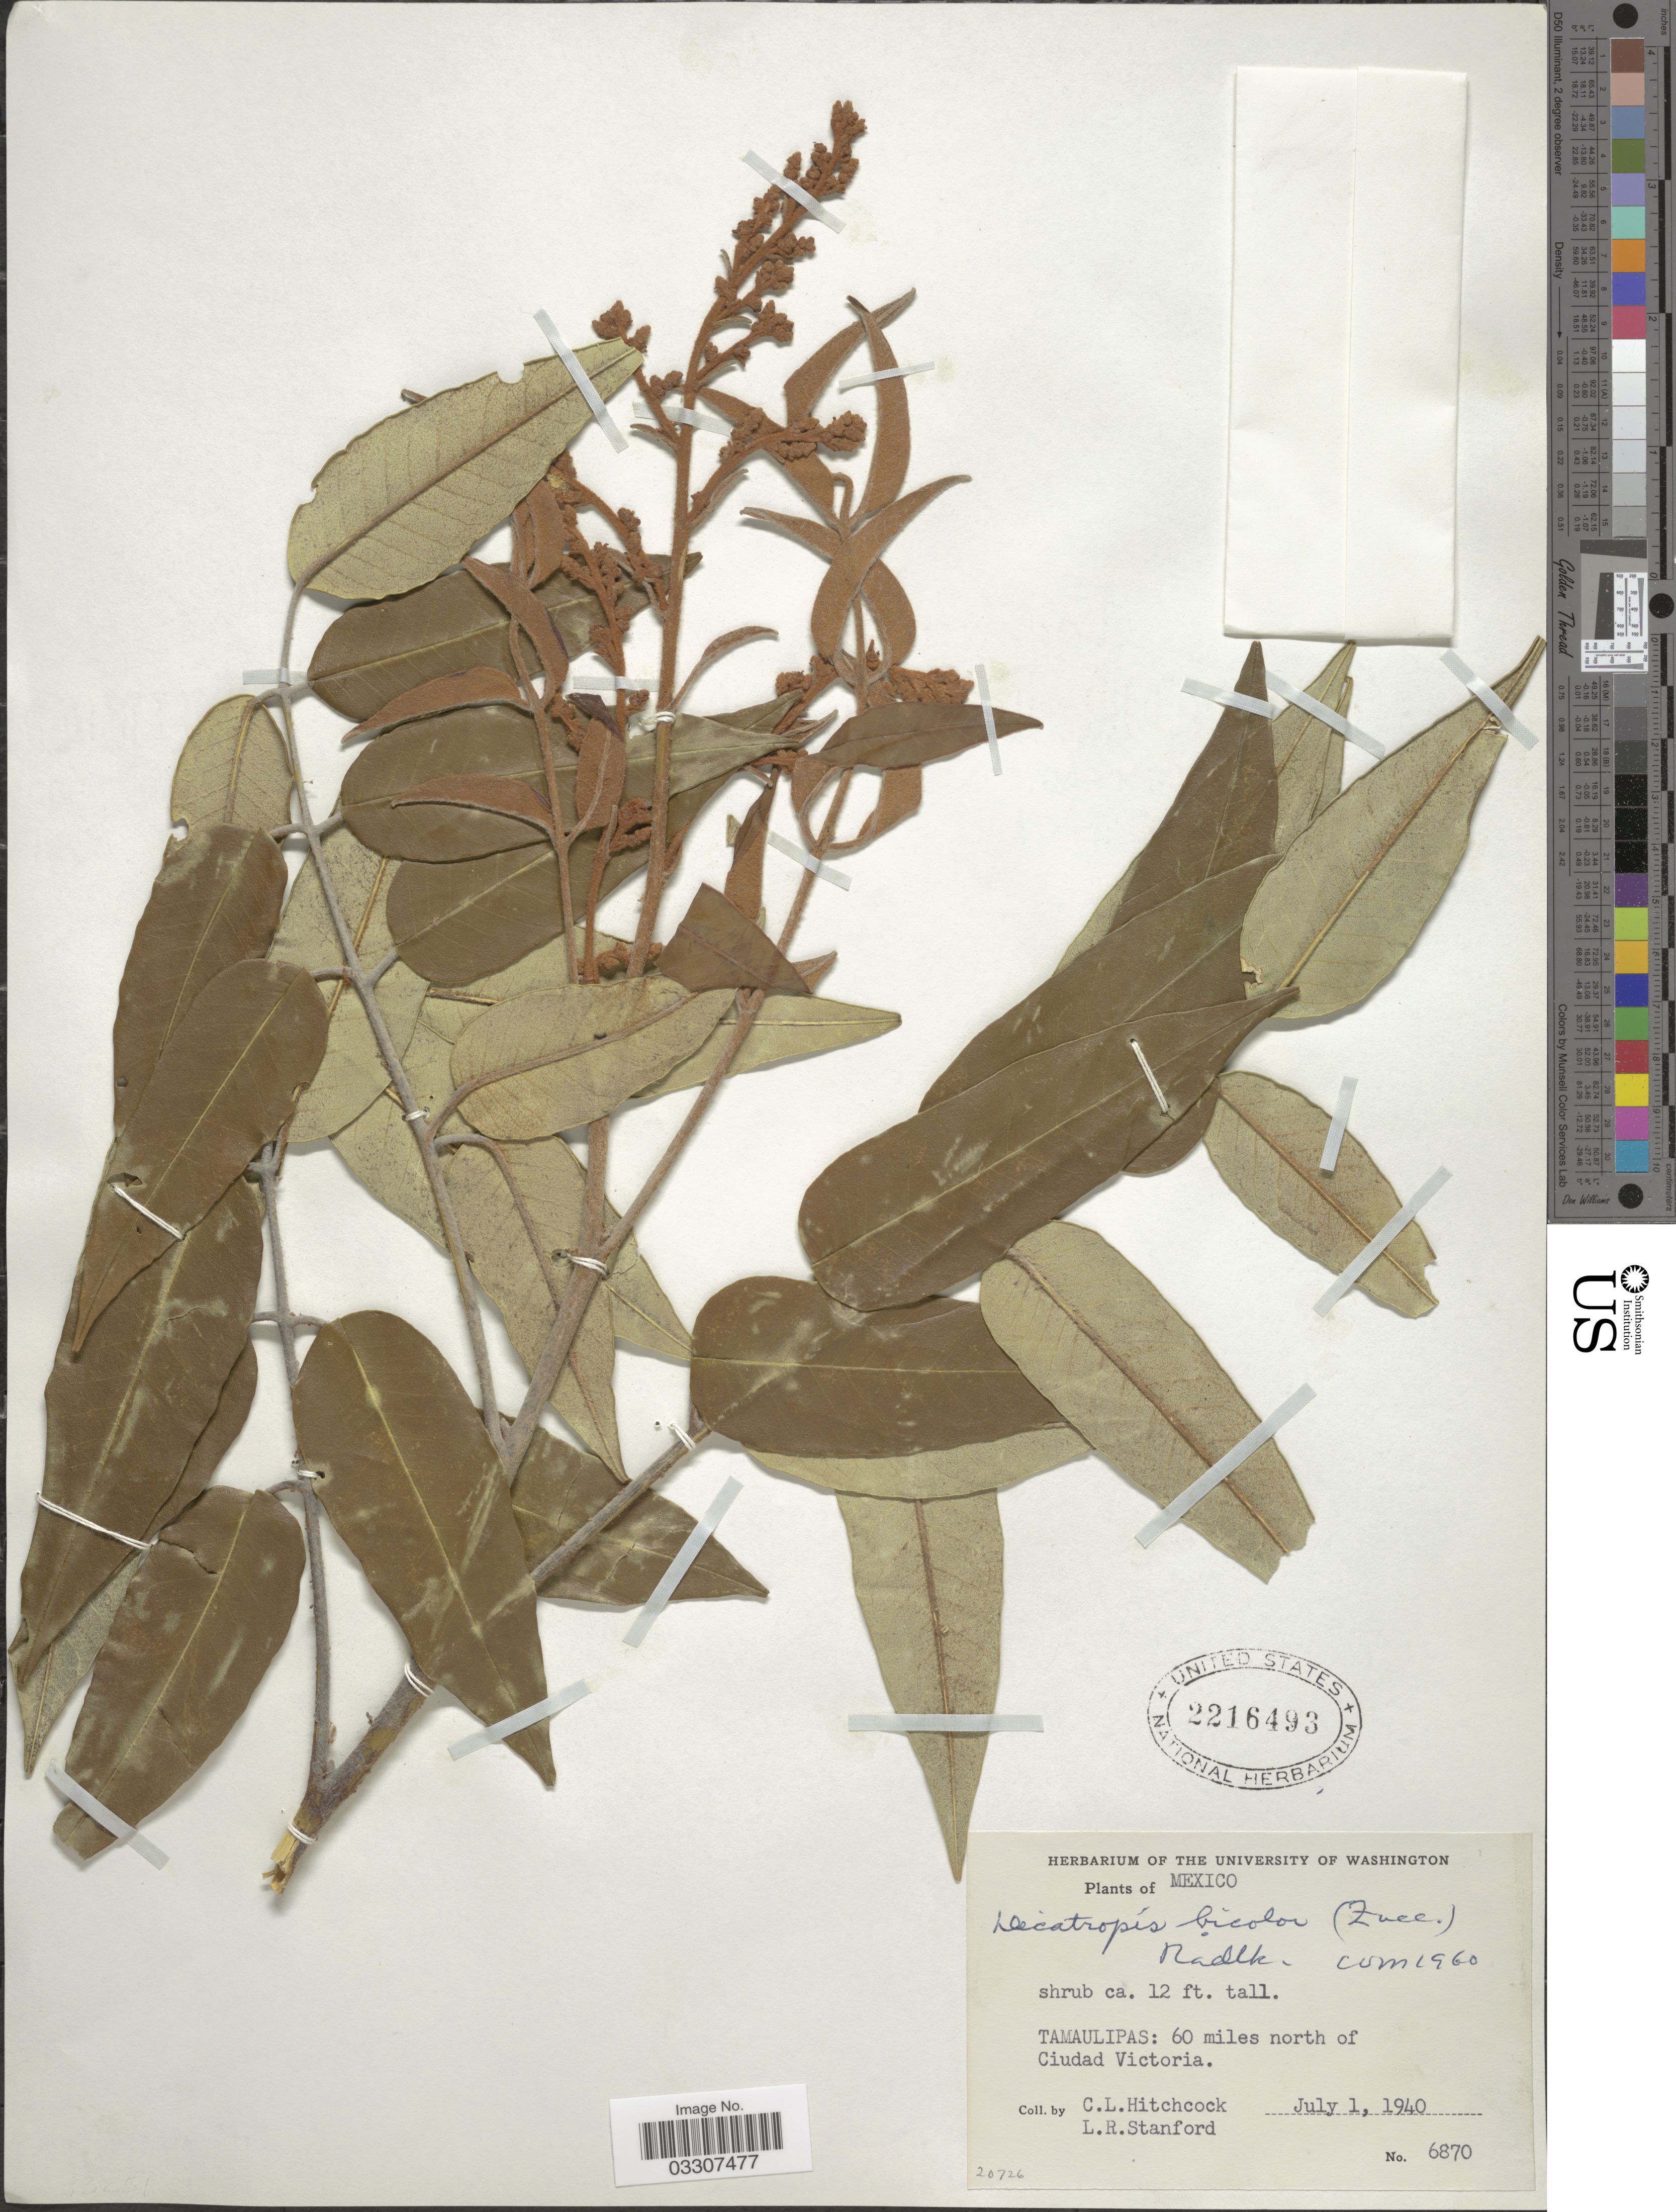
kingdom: Plantae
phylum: Tracheophyta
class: Magnoliopsida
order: Sapindales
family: Rutaceae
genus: Decatropis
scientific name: Decatropis bicolor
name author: (Zucc.) Radlk.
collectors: C. L. Hitchcock & L. R. Stanford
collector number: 6870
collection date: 1940-07-01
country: Mexico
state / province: Tamaulipas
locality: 60 miles north of Ciudad Victoria.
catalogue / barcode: US 2216493